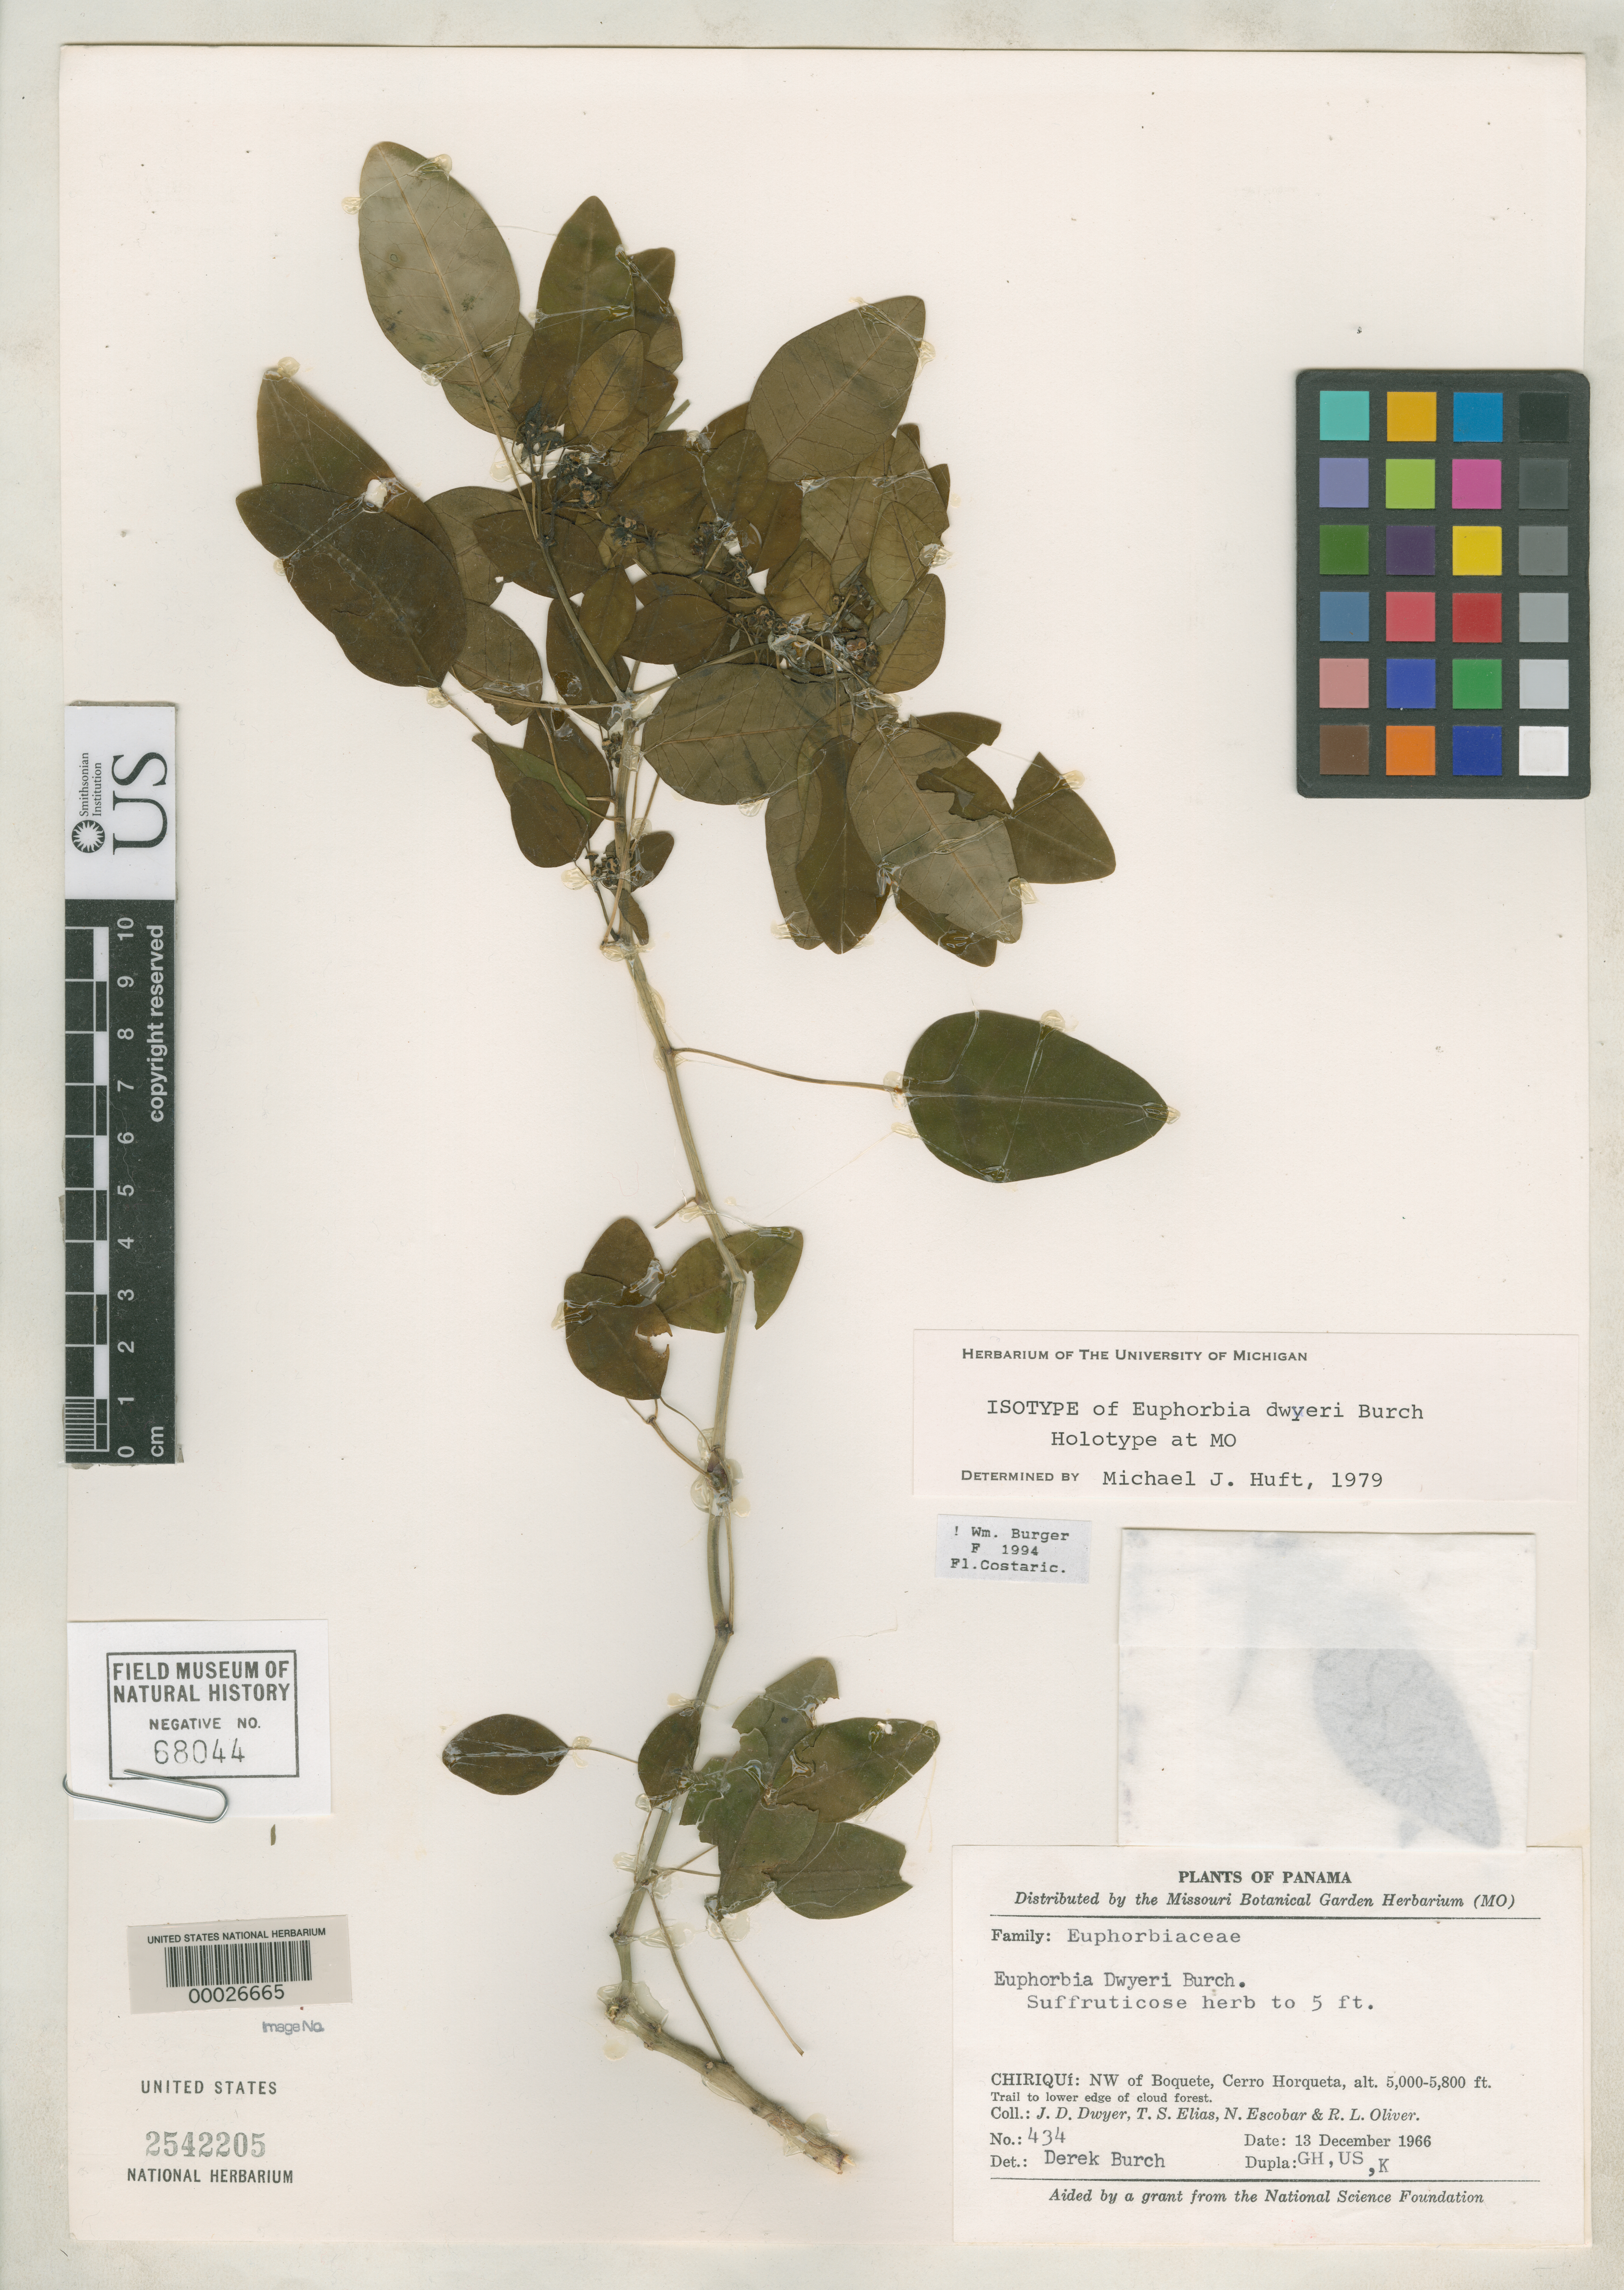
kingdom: Plantae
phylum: Tracheophyta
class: Magnoliopsida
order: Malpighiales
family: Euphorbiaceae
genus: Euphorbia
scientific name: Euphorbia dwyeri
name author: Burch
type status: Isotype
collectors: J. D. Dwyer, T. S. Elias, N. Escobar & R. L. Oliver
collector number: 434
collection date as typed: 13 Dec 1966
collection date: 1966-12-13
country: Panama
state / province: Chiriquí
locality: N W of Boquete, Cerro Horqueta.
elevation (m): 1524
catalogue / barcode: US 2542205